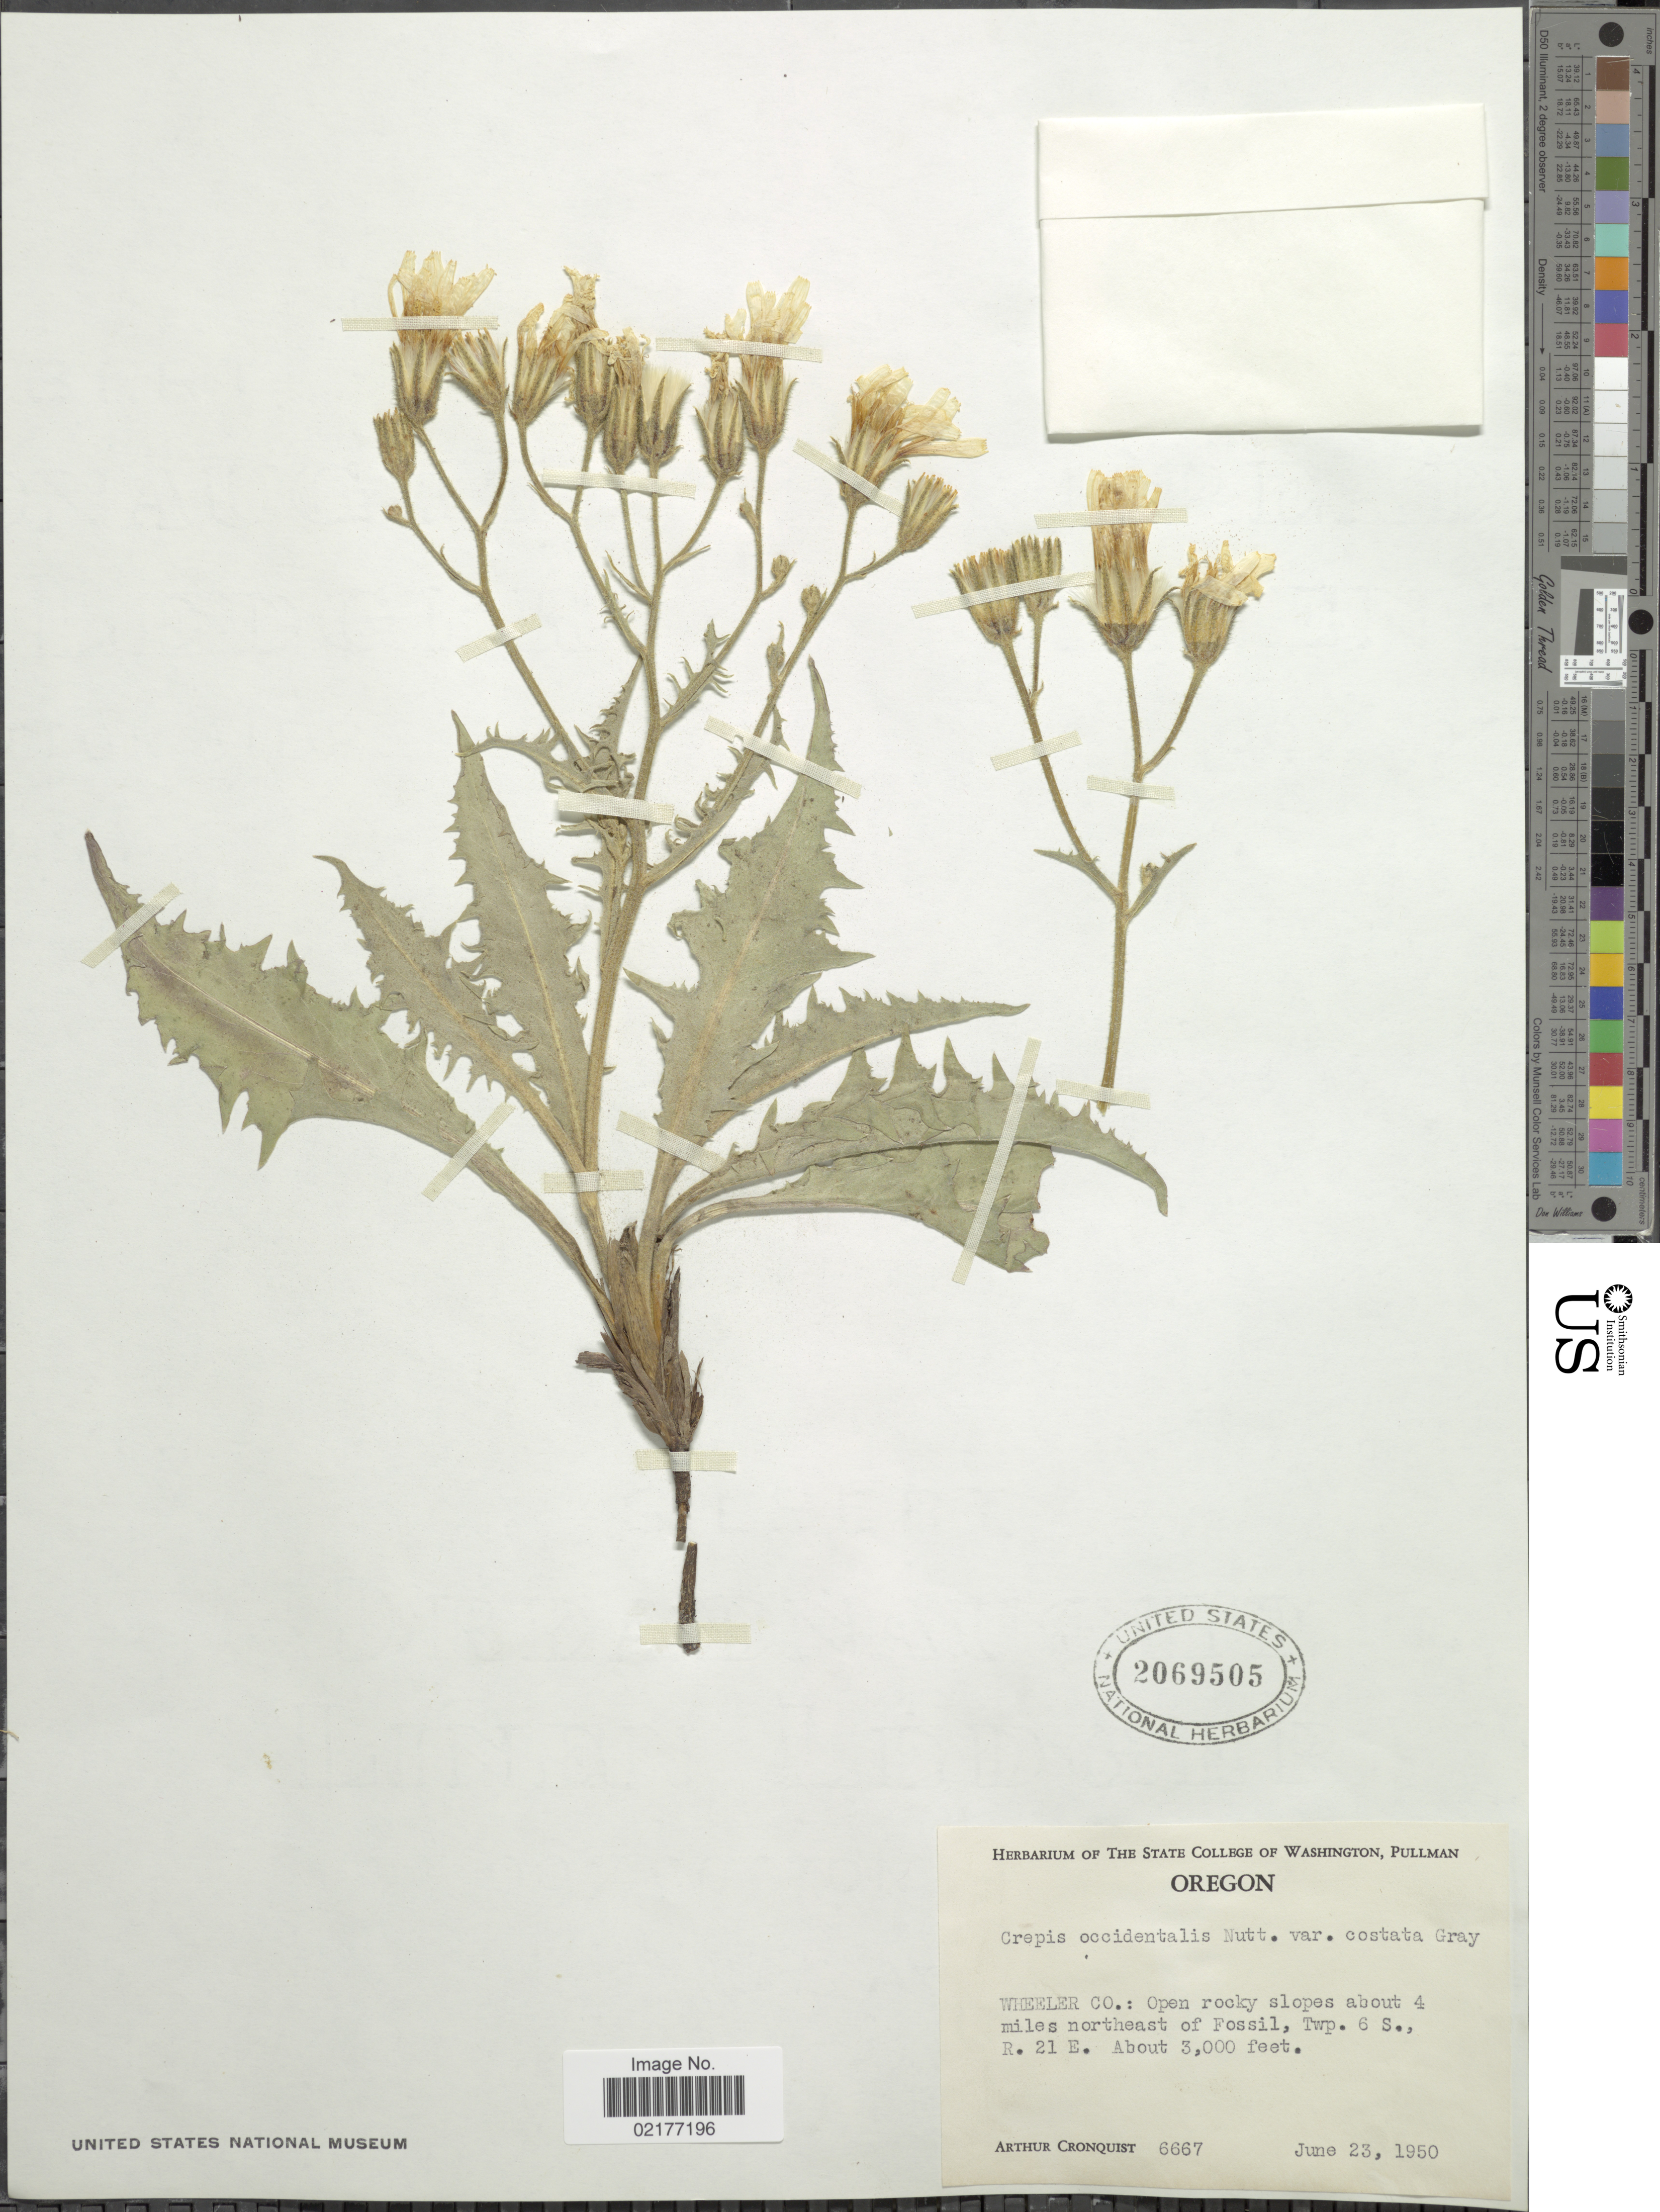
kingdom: Plantae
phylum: Tracheophyta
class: Magnoliopsida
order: Asterales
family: Asteraceae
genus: Crepis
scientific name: Crepis occidentalis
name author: Nutt.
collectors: A. J. Cronquist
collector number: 6667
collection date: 1950-06-23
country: United States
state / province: Oregon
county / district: Wheeler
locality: Wheeler Co.: Open rocky slopes about 4 miles northeast of Fossil, Twp. 6 S., R. 21 E.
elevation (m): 914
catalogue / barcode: US 2069505